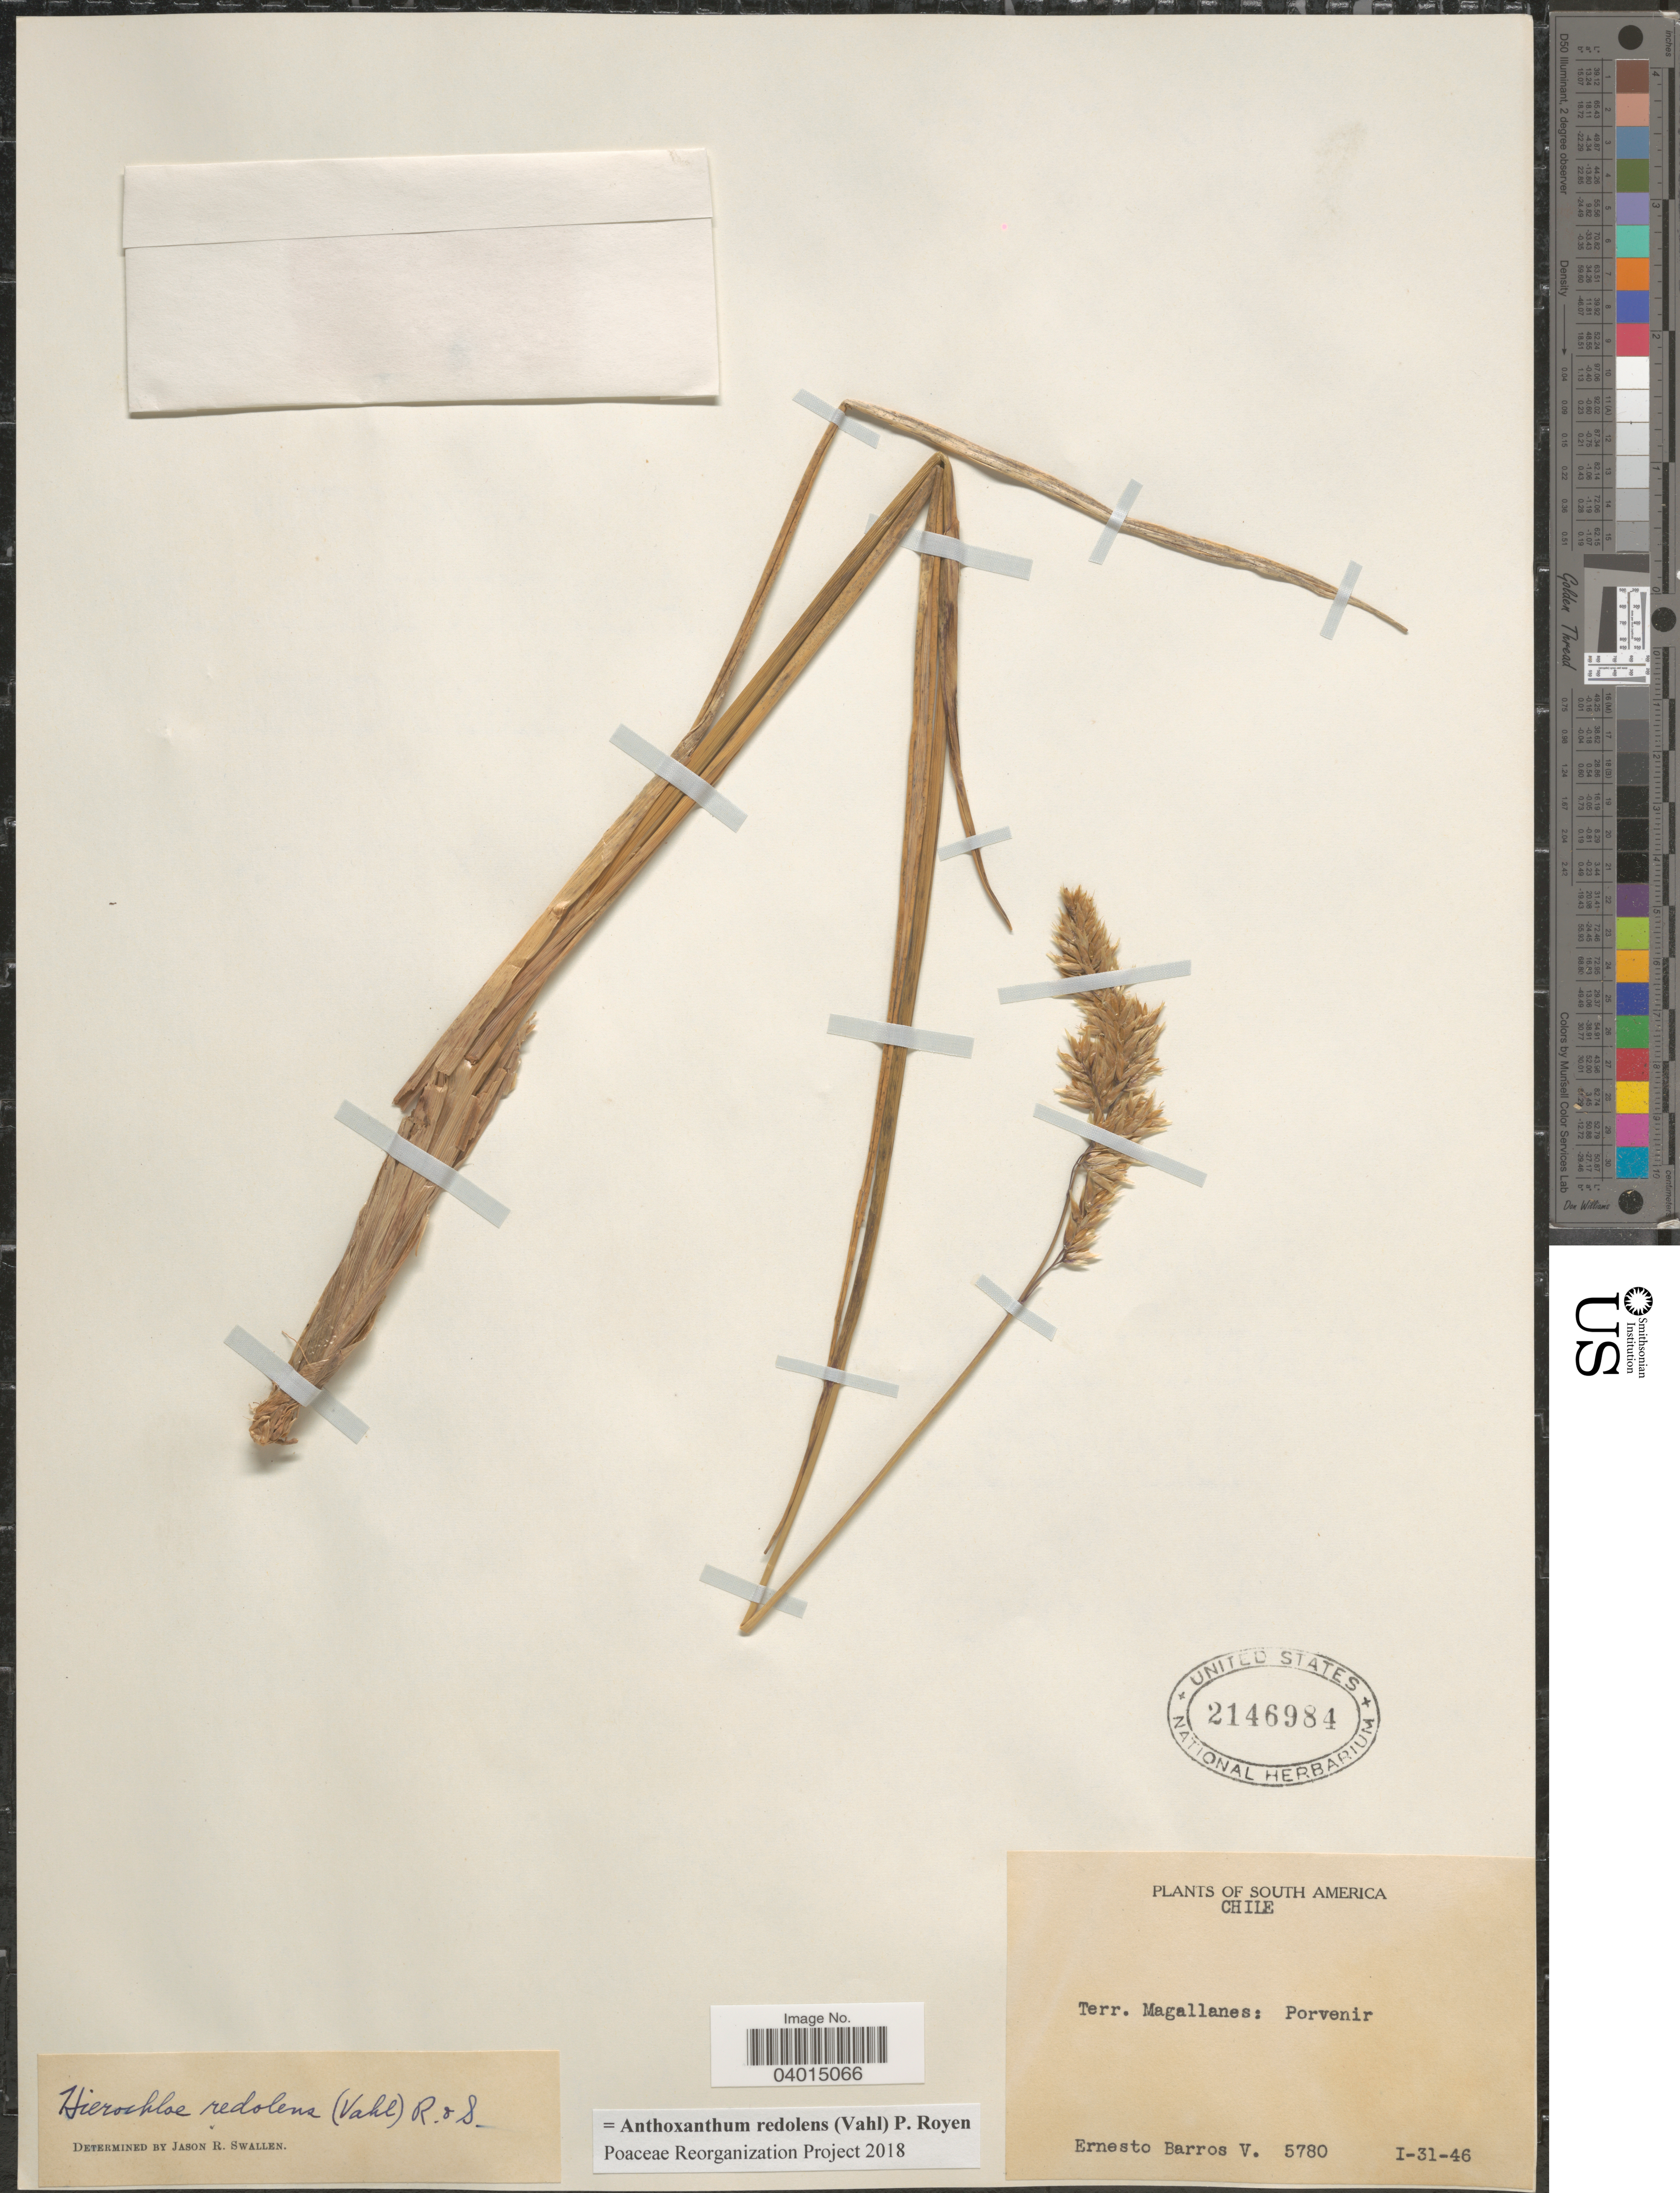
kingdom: Plantae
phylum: Tracheophyta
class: Liliopsida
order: Poales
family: Poaceae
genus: Anthoxanthum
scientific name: Anthoxanthum redolens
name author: (Vahl) P. Royen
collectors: E. Barros V.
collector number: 5780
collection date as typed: Transcribed d/m/y: 31/1/46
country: Chile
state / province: Magallanes y de la Antártica Chilena (XII)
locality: Terr. Magallanes: Porvenir.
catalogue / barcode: US 2146984